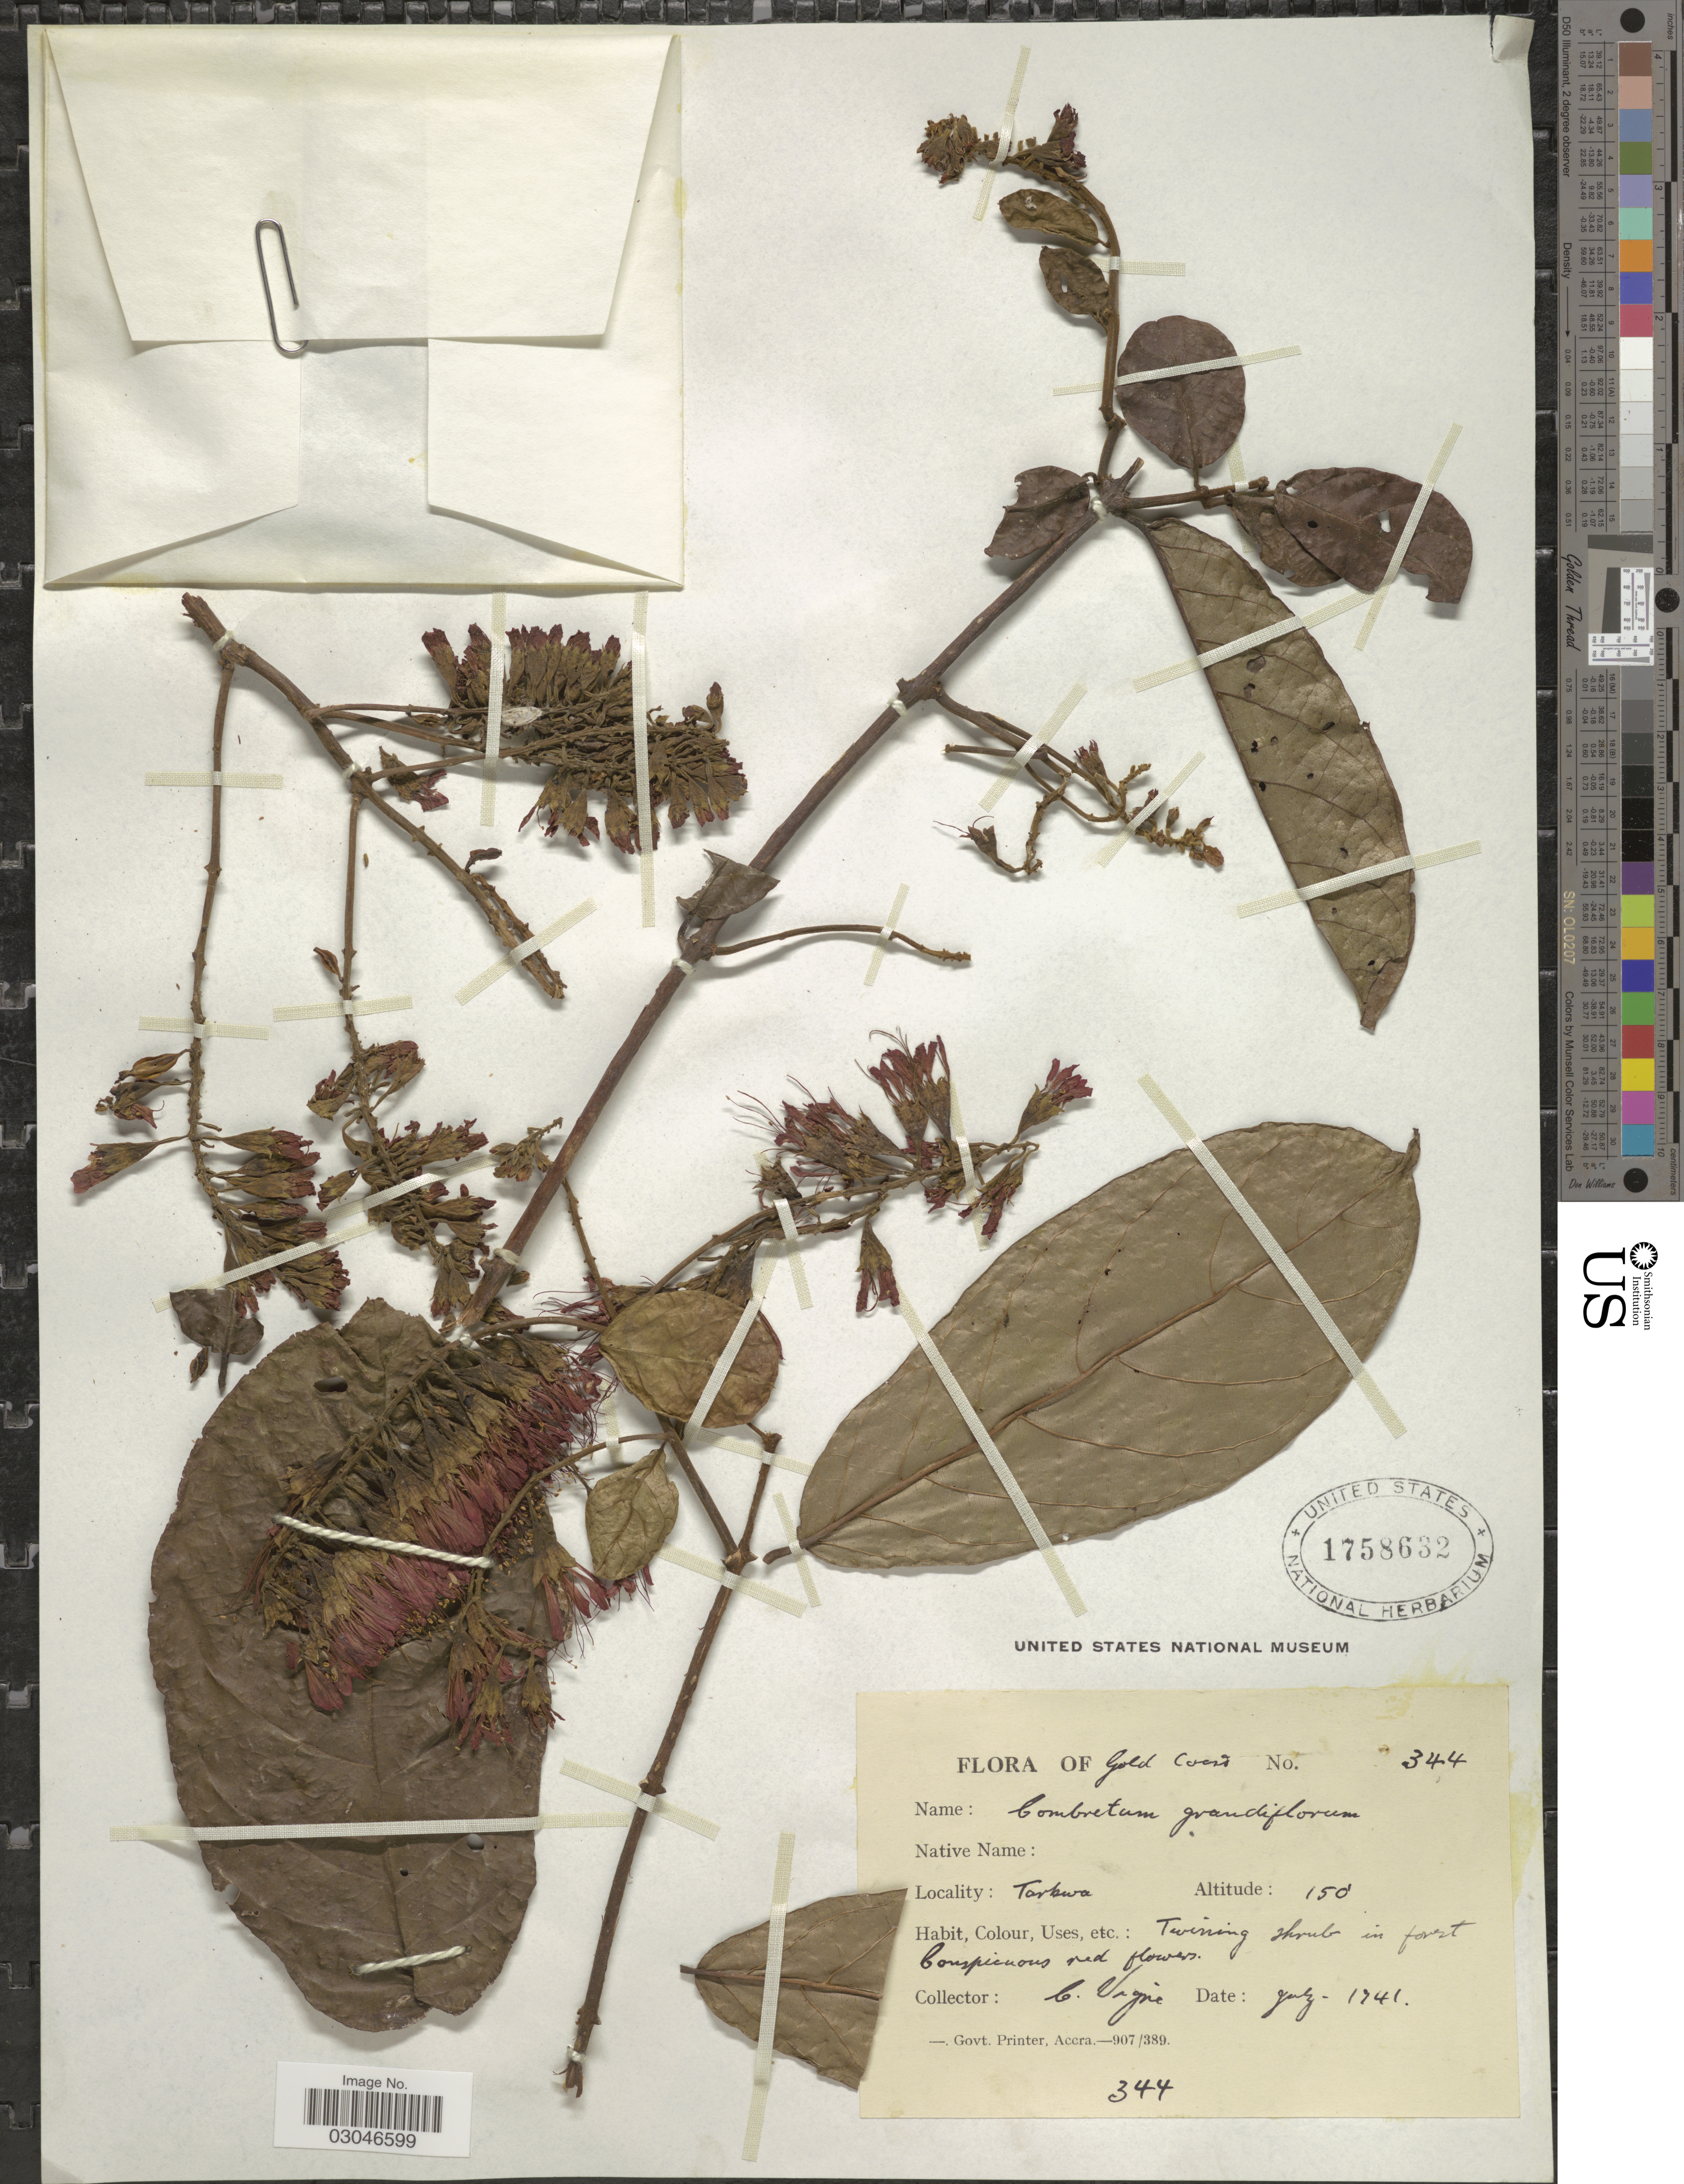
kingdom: Plantae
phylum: Tracheophyta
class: Magnoliopsida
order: Myrtales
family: Combretaceae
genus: Combretum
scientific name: Combretum grandiflorum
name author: G. Don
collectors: C. Vigne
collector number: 344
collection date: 1941-07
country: Ghana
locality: Gold Coast. Tarkwa.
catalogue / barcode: US 1758632